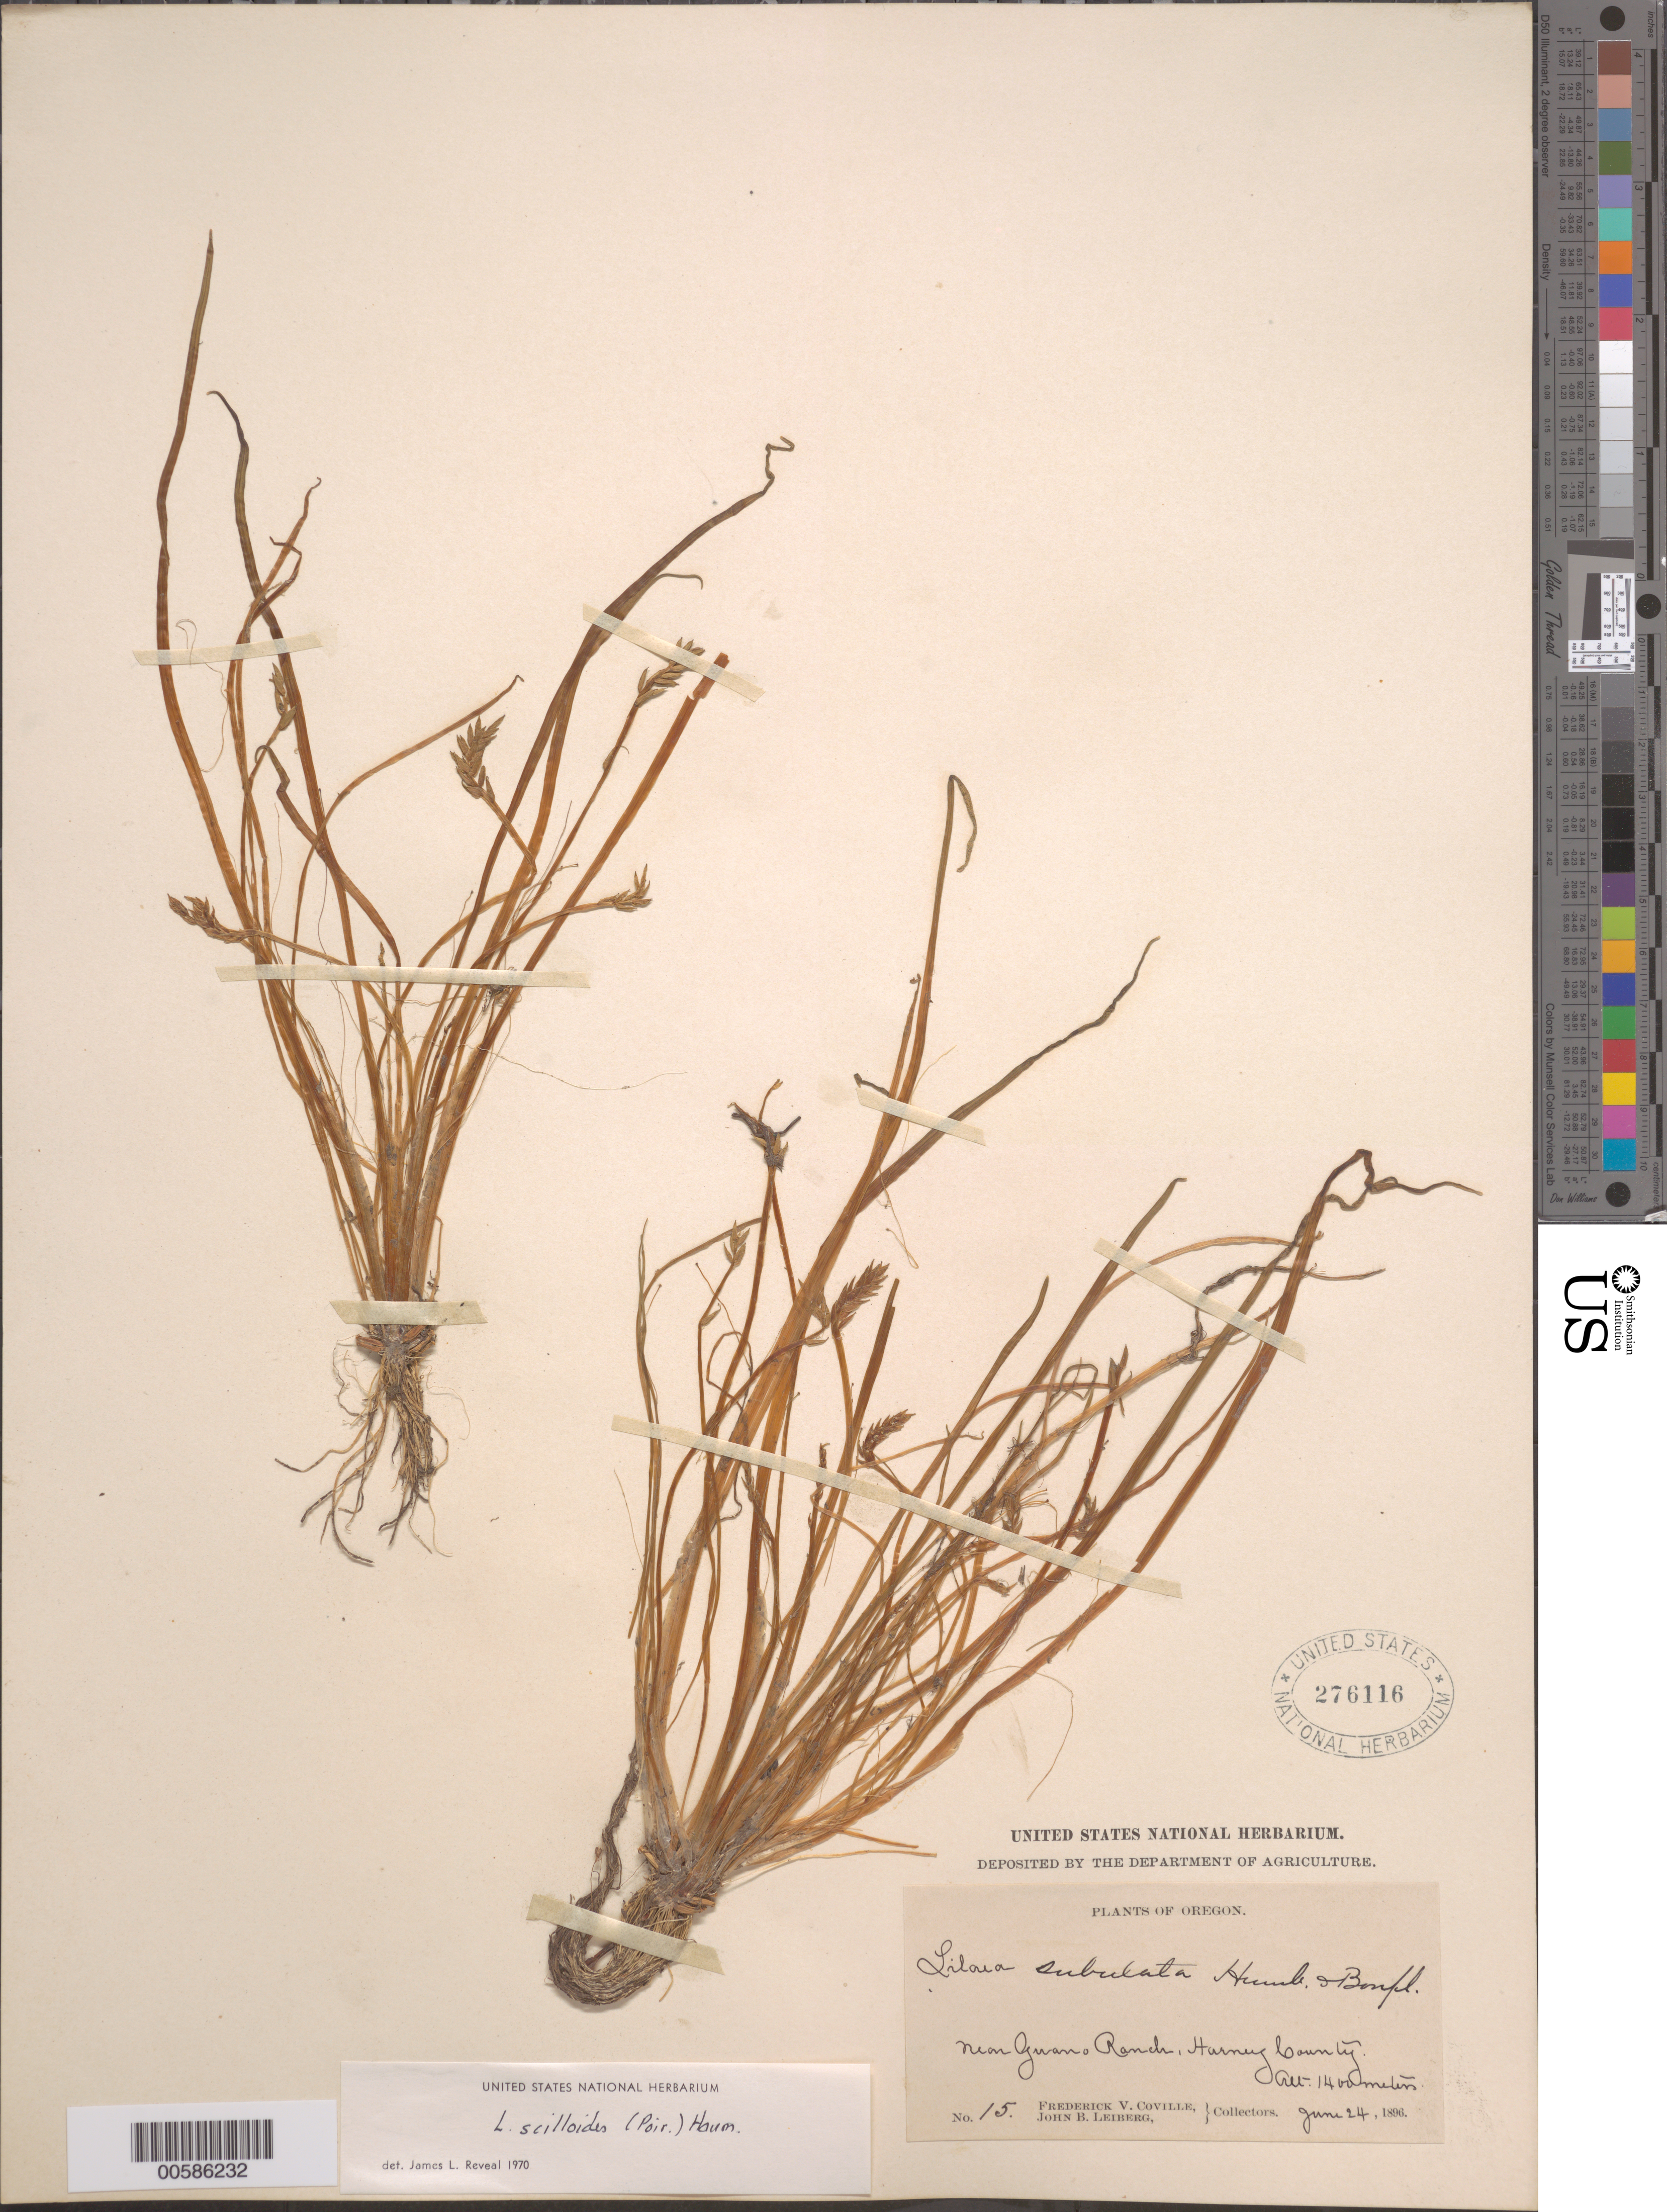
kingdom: Plantae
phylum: Tracheophyta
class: Liliopsida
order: Alismatales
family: Juncaginaceae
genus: Triglochin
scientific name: Triglochin scilloides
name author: (Poir.) Mering & Kadereit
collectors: F. V. Coville & J. Leiberg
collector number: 15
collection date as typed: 24 Jun 1896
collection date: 1896-06-24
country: United States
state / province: Oregon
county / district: Harney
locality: Near Guano Ranch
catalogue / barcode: US 276116